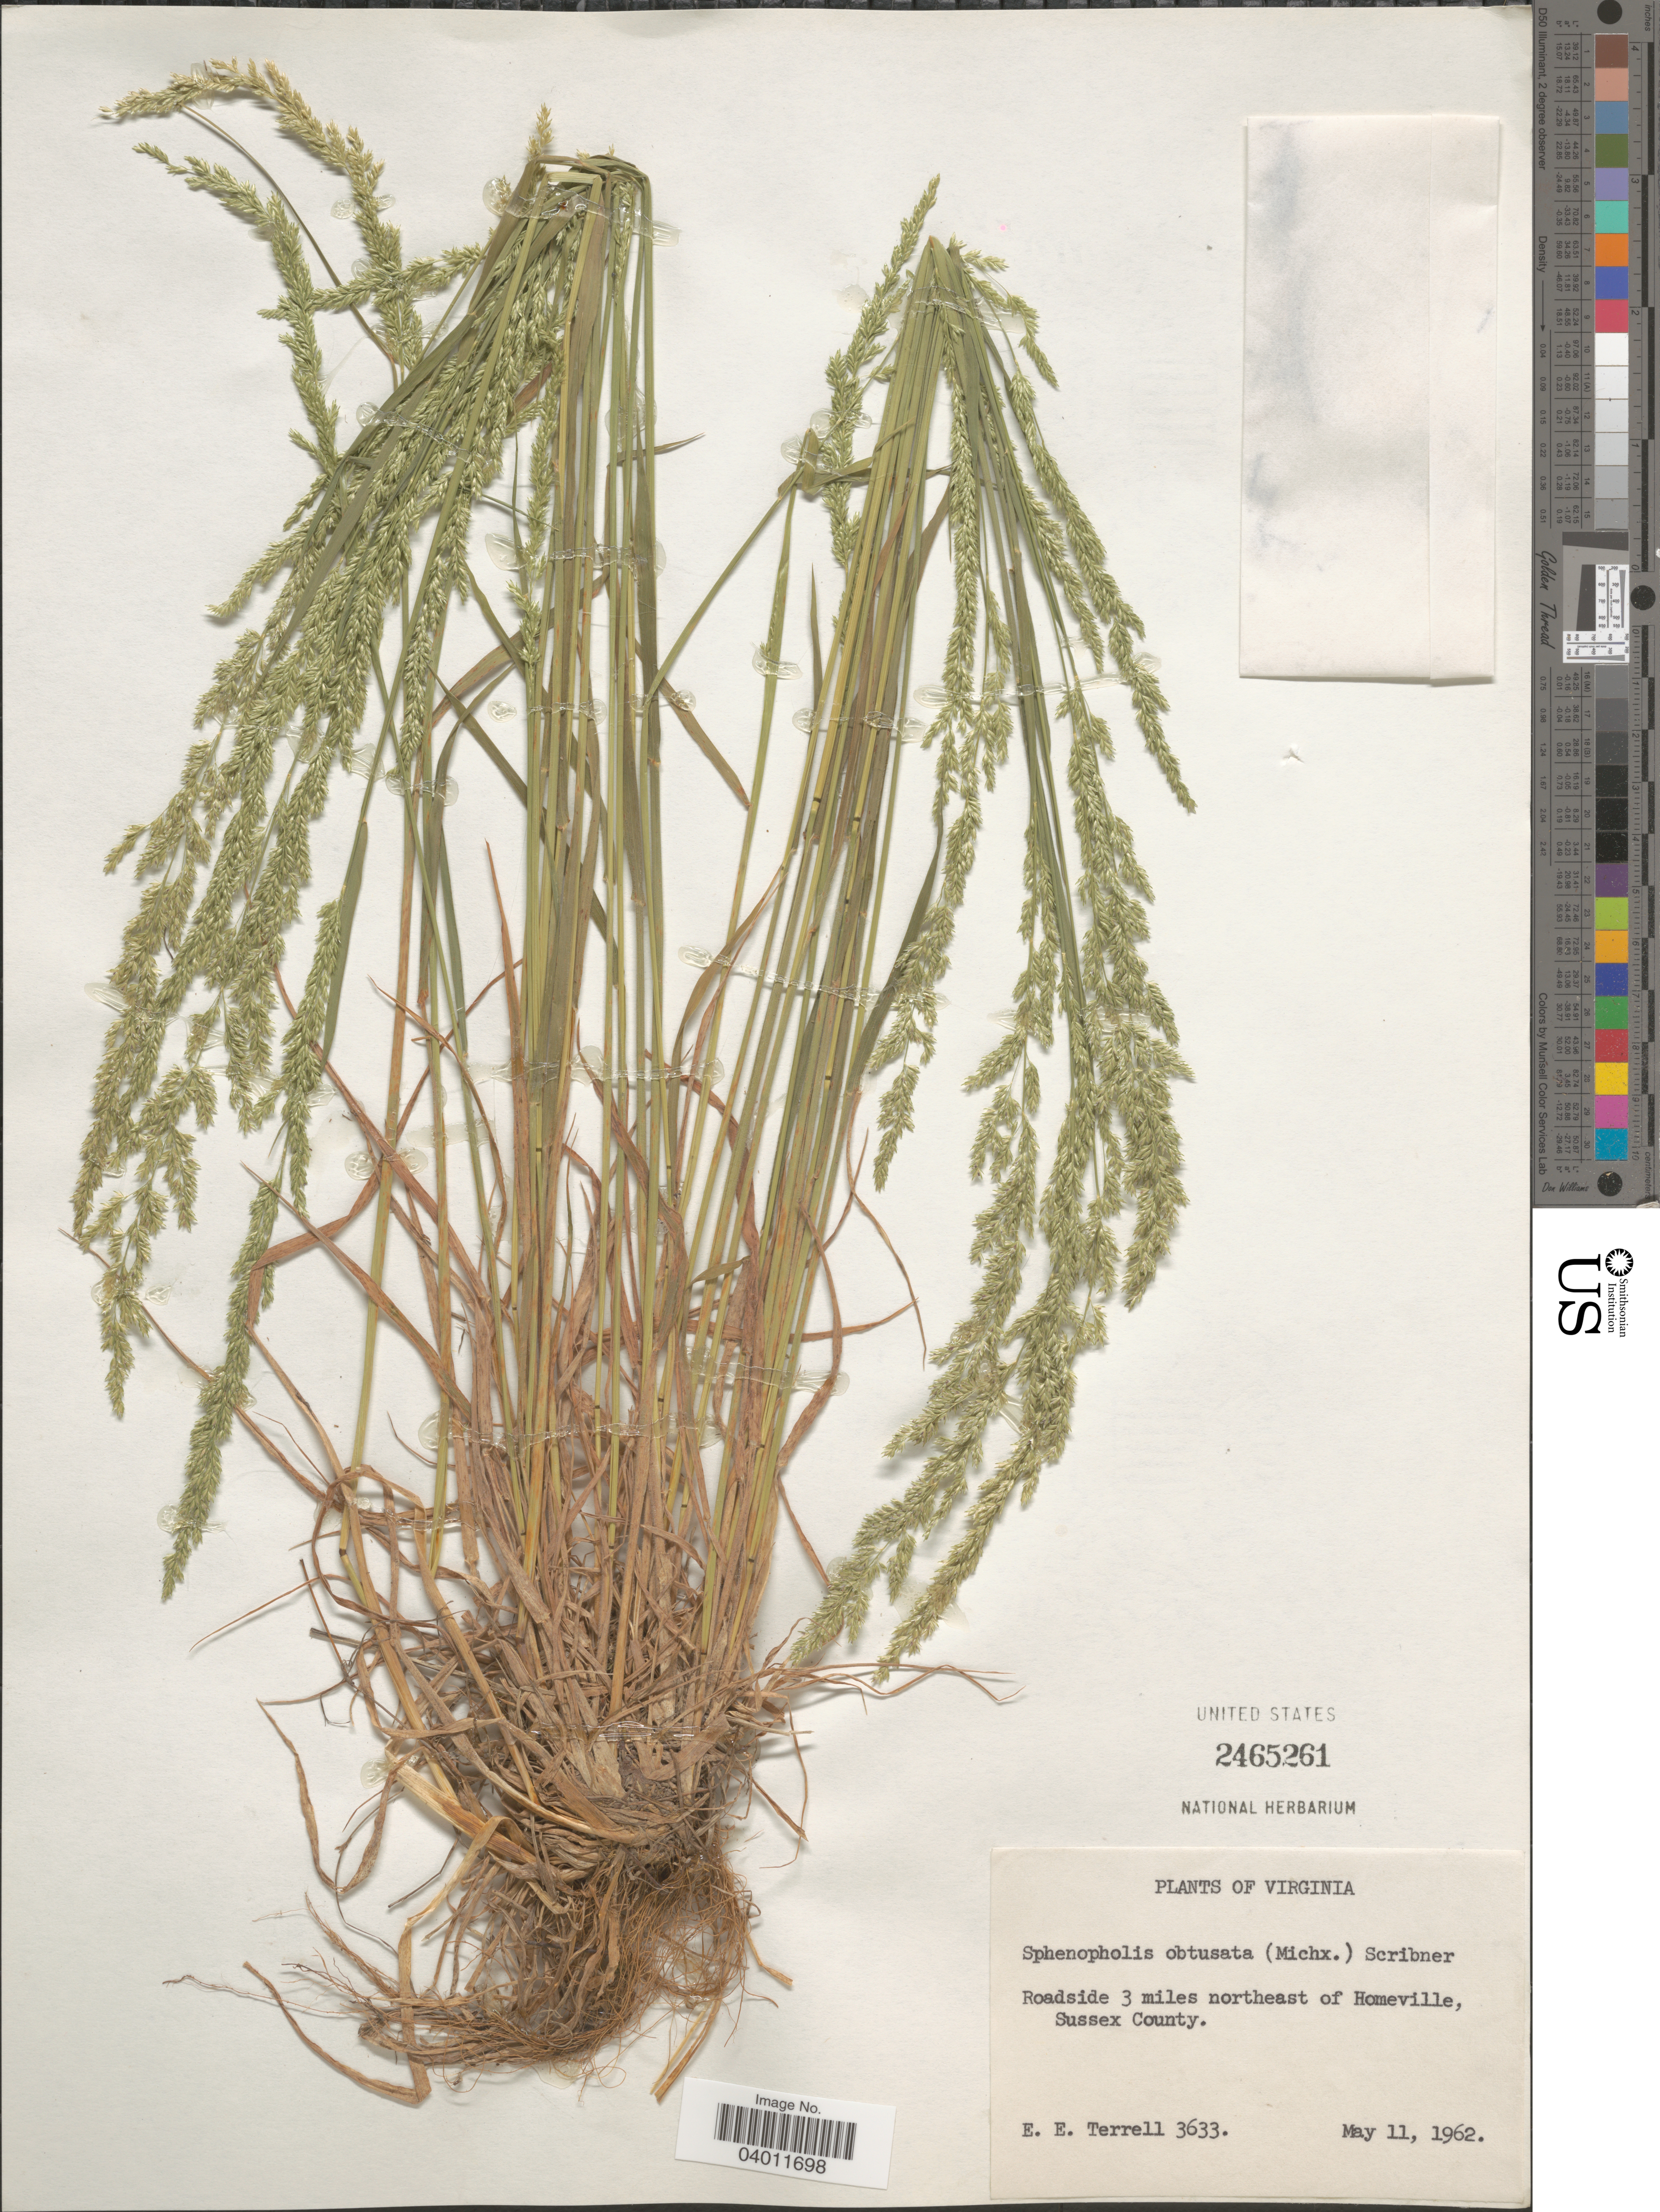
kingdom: Plantae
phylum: Tracheophyta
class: Liliopsida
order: Poales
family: Poaceae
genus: Sphenopholis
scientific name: Sphenopholis obtusata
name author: (Michx.) Scribn.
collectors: E. E. Terrell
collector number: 3633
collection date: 1962-05-11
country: United States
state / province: Virginia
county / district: Sussex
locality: Roadside 3 mi. NE of Homeville.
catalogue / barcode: US 2465261